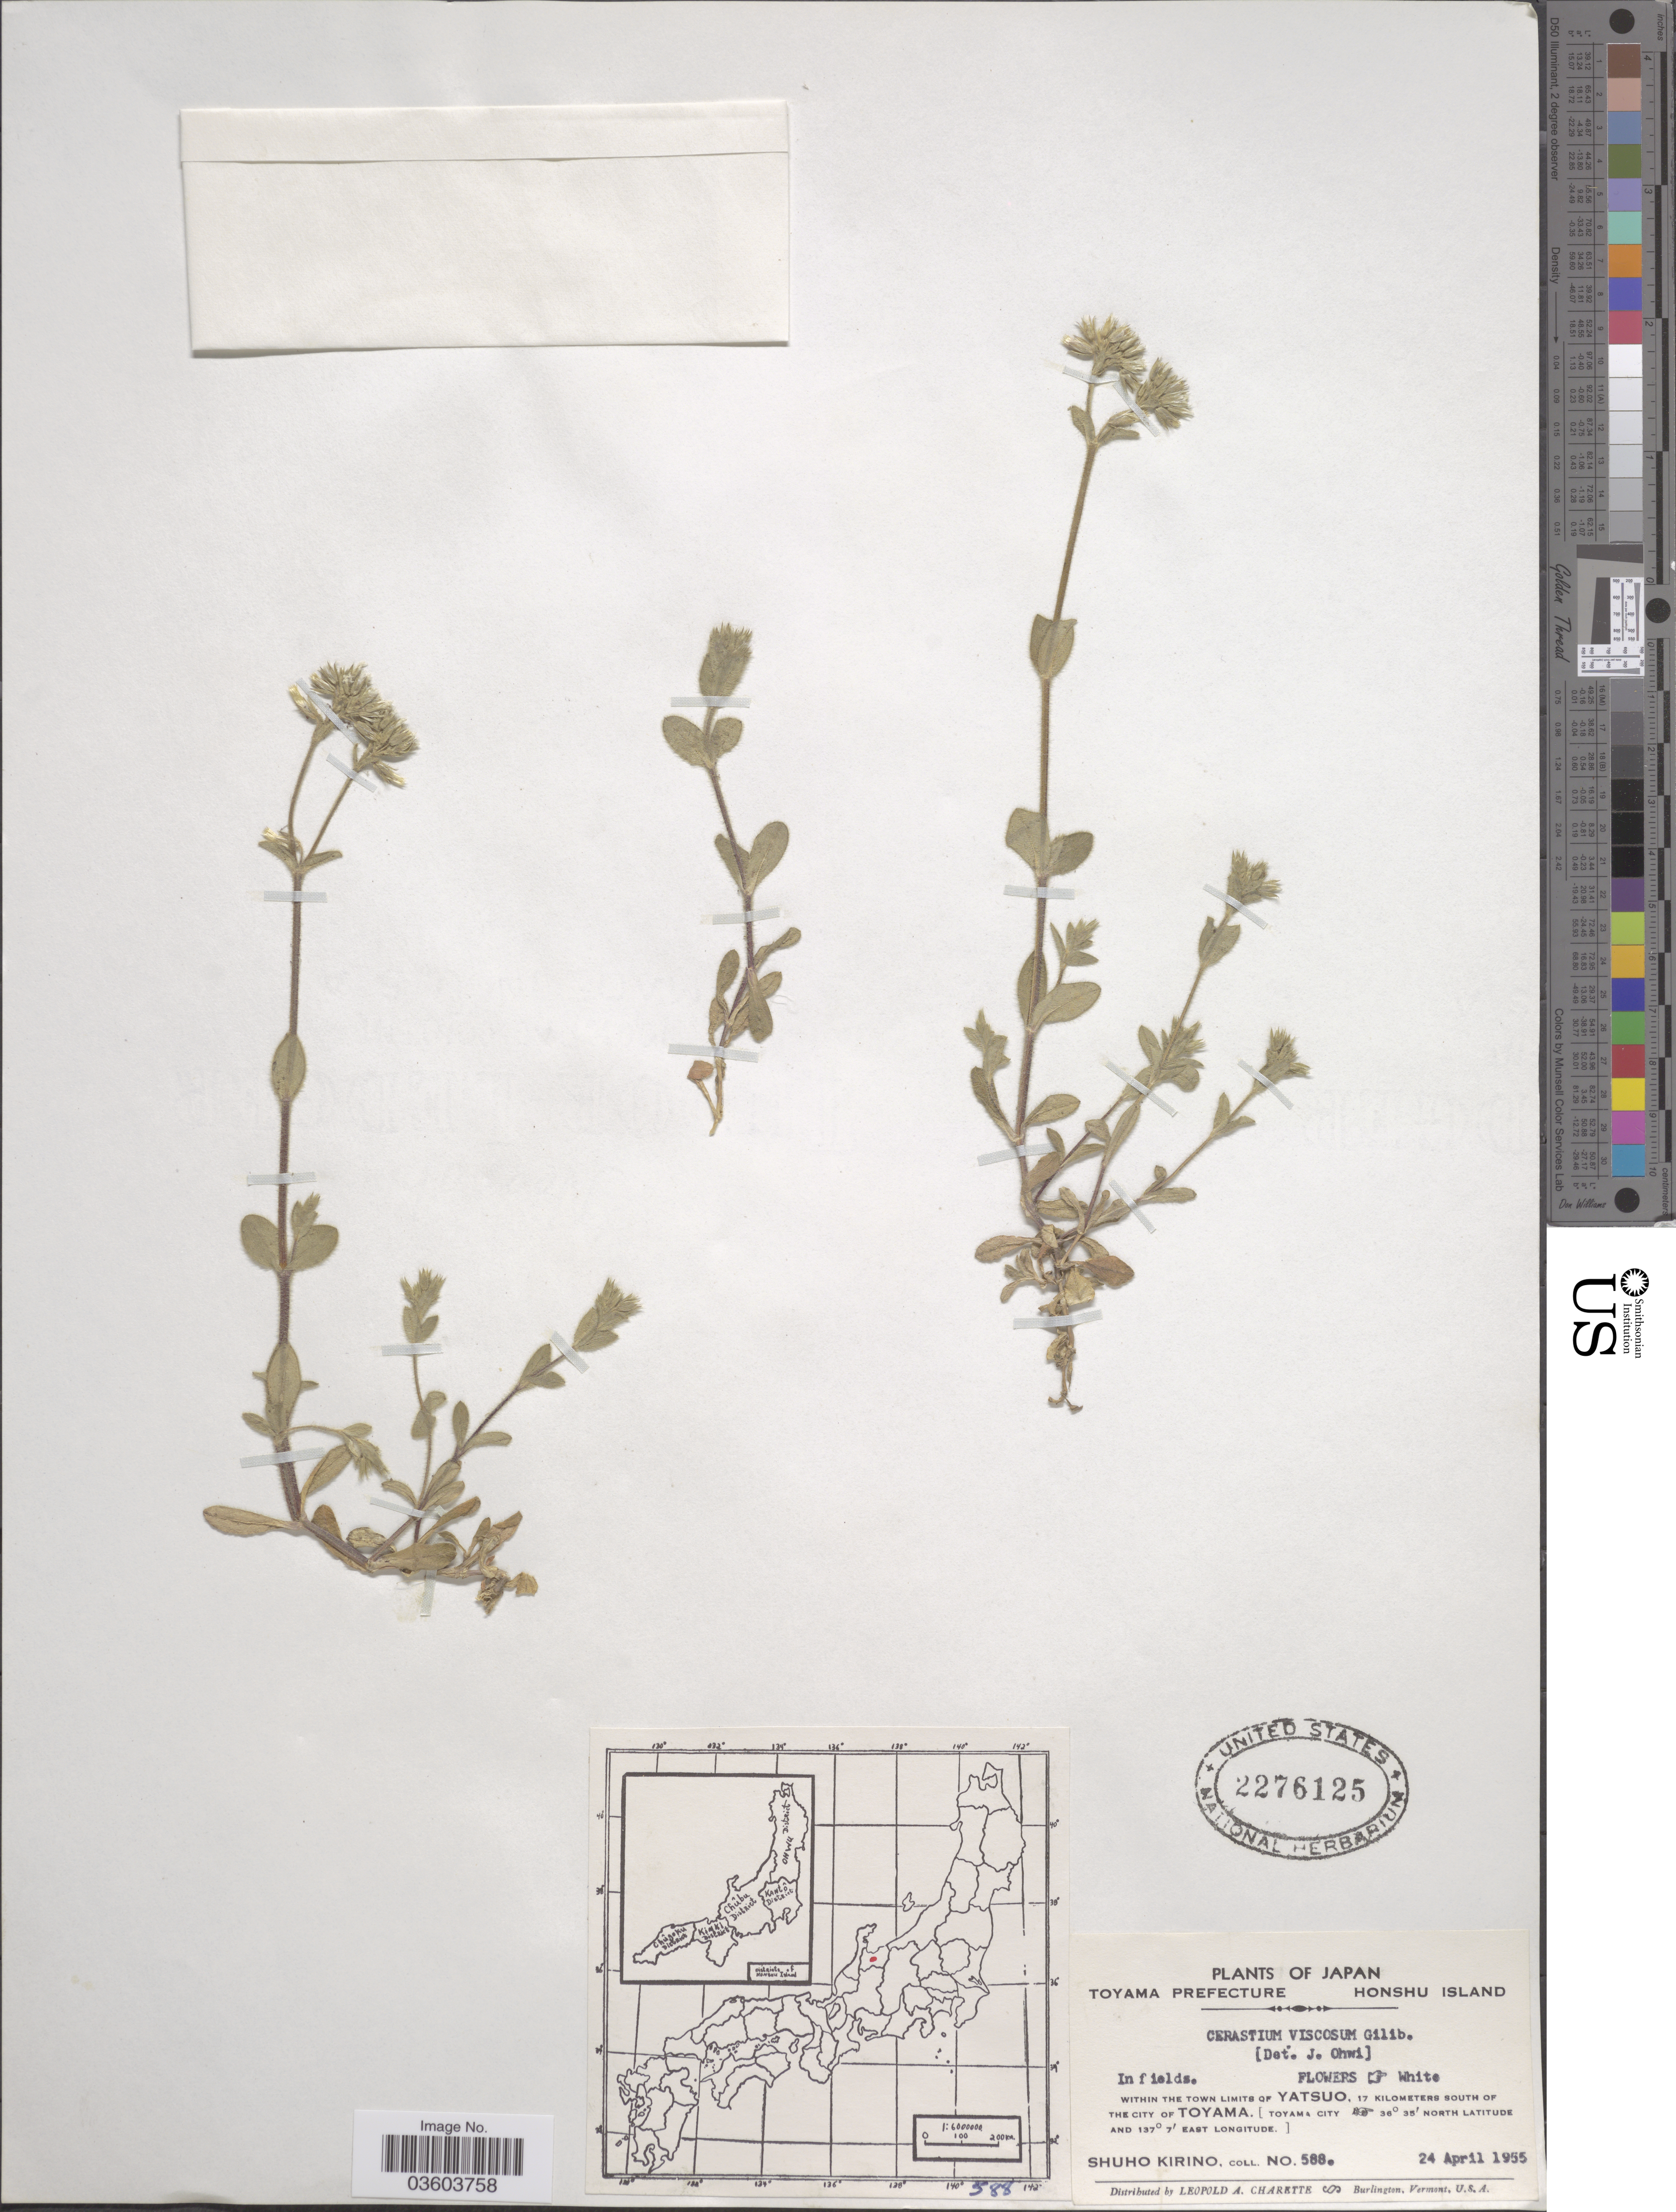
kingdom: Plantae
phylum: Tracheophyta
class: Magnoliopsida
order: Caryophyllales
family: Caryophyllaceae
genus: Cerastium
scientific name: Cerastium viscosum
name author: L.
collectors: S. Kirino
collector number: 588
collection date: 1955-04-24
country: Japan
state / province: Toyama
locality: Toyama Prefecture, Honshu Island. Within the town limits of Yatsuo, 17 kilometers south of the city of Toyama, (Toyama City).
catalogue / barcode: US 2276125